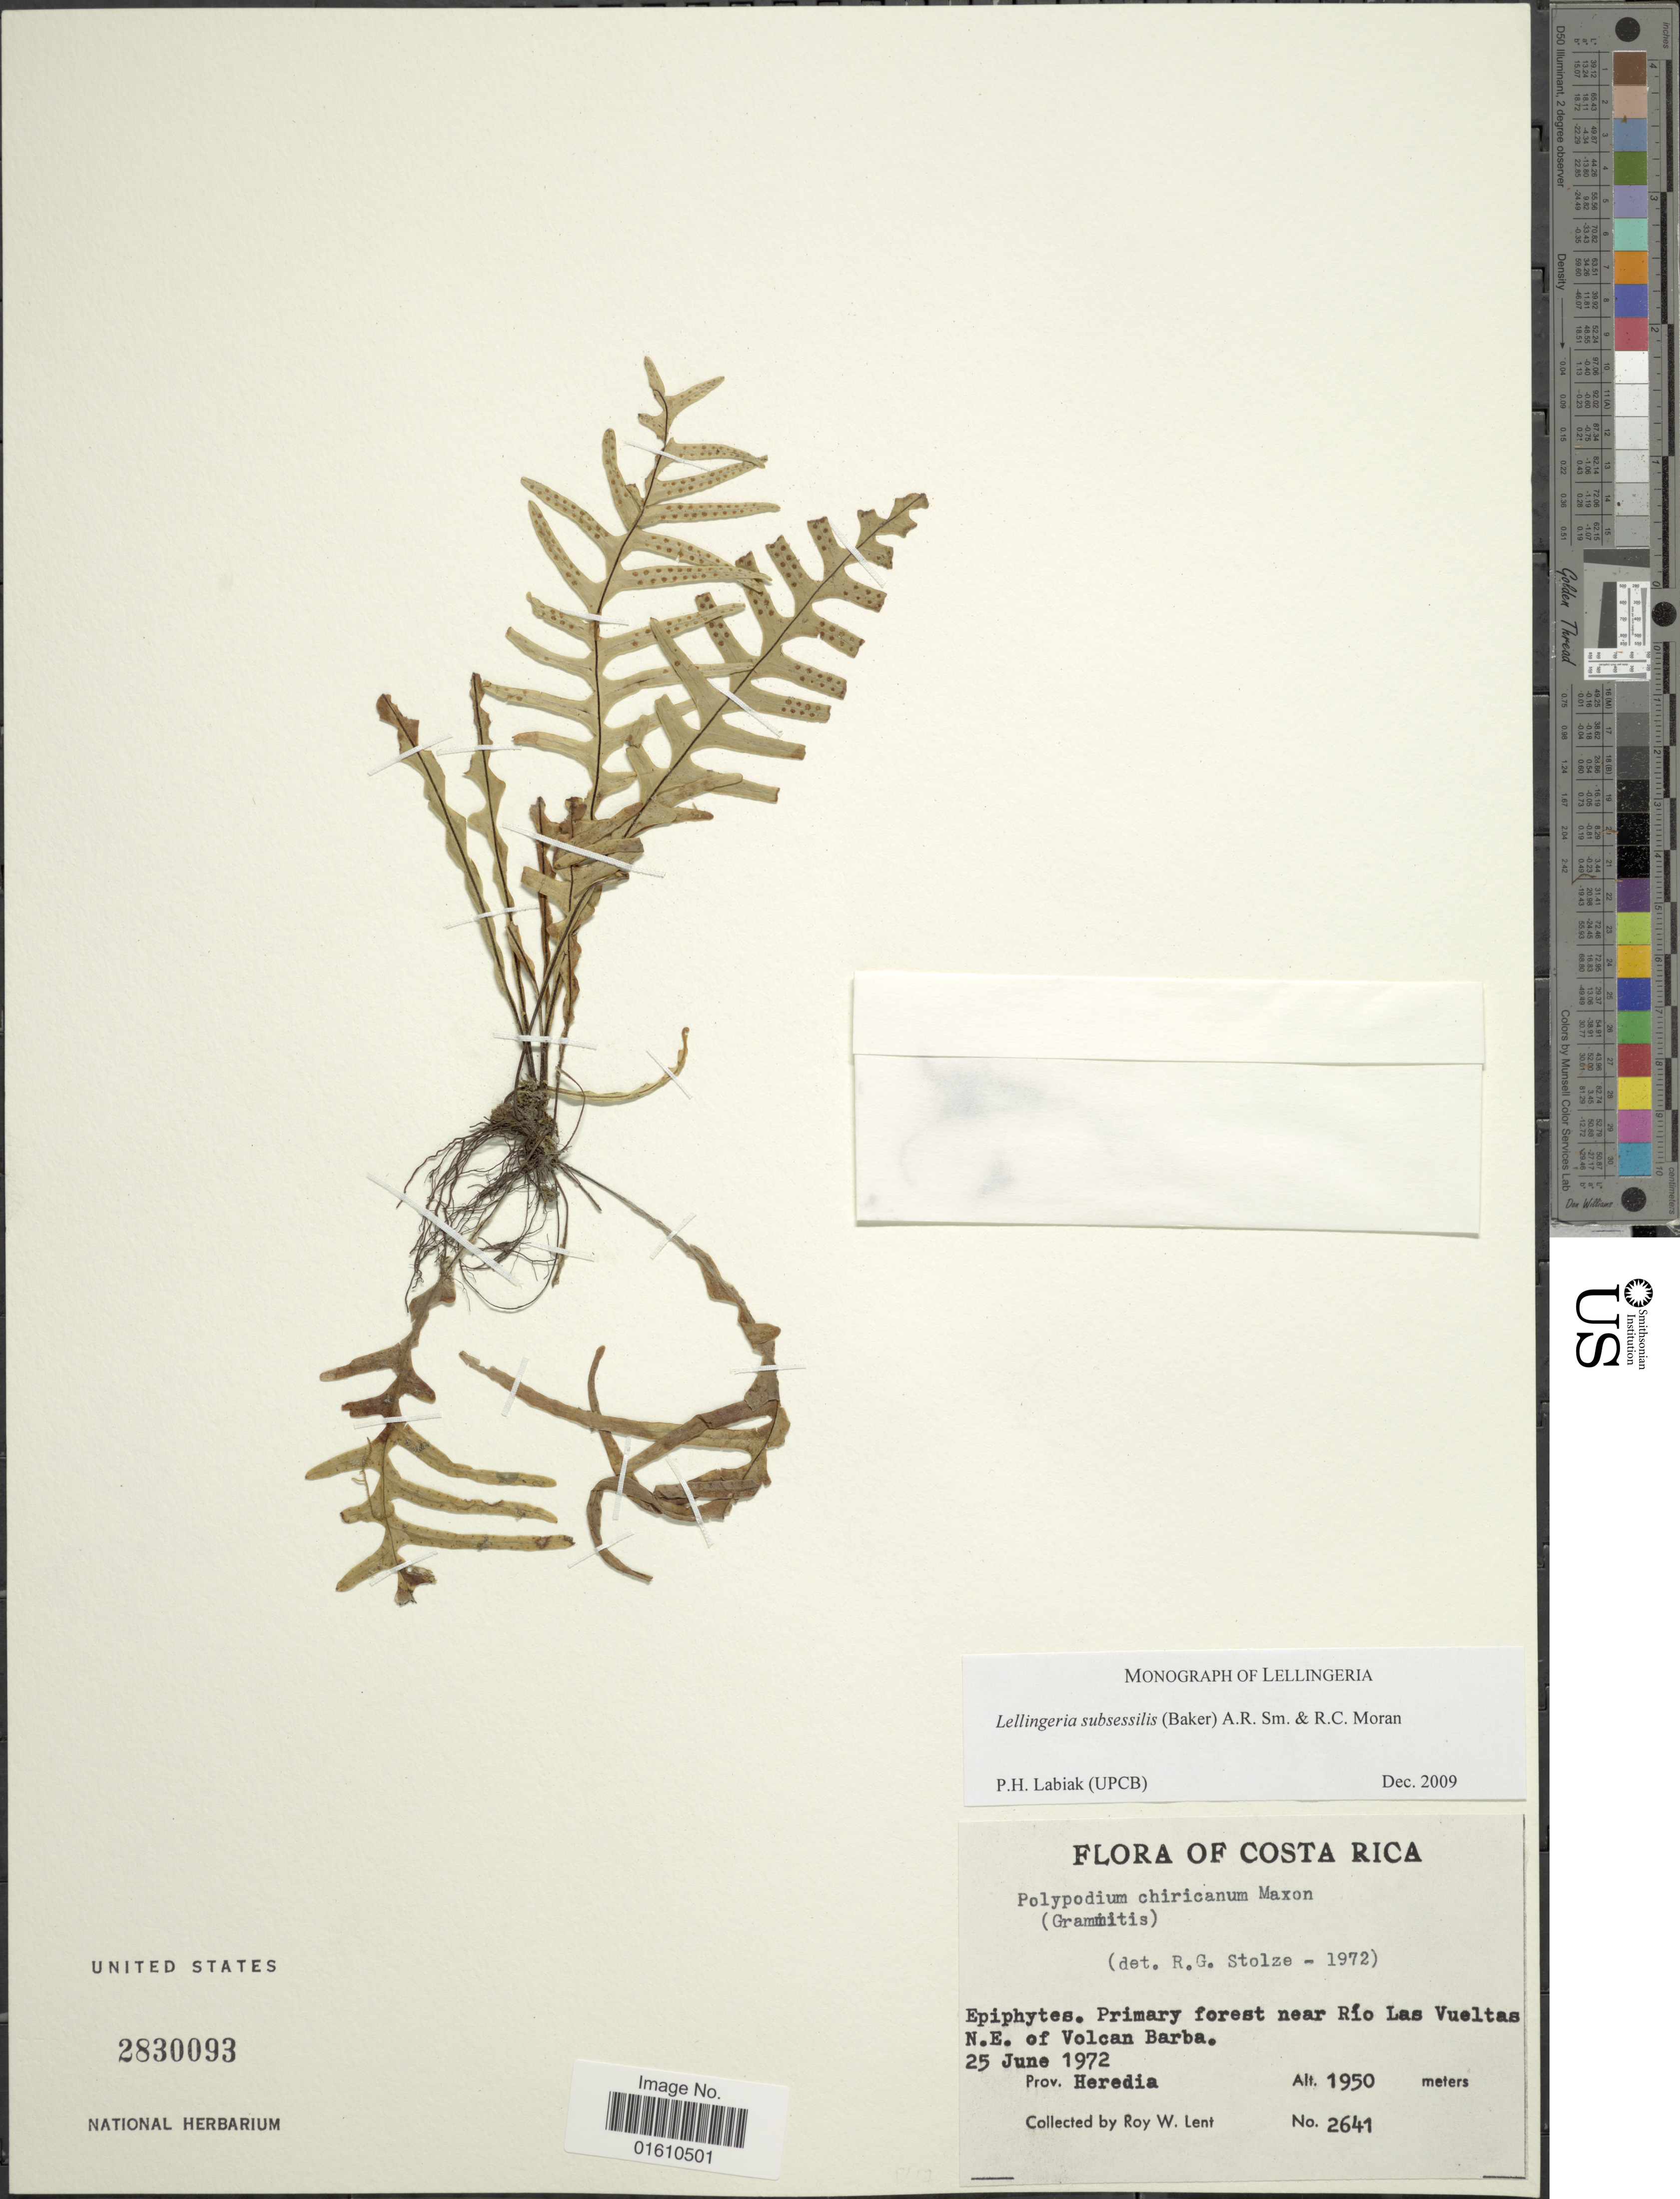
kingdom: Plantae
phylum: Tracheophyta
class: Polypodiopsida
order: Polypodiales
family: Polypodiaceae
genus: Lellingeria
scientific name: Lellingeria subsessilis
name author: (Baker) A.R. Sm. & R.C. Moran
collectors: R. W. Lent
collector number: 2641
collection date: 1972-06-25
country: Costa Rica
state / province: Heredia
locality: Primary forest near Rio Las Vueltas, N. E. of Volcan Barba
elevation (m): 1950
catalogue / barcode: US 2830093